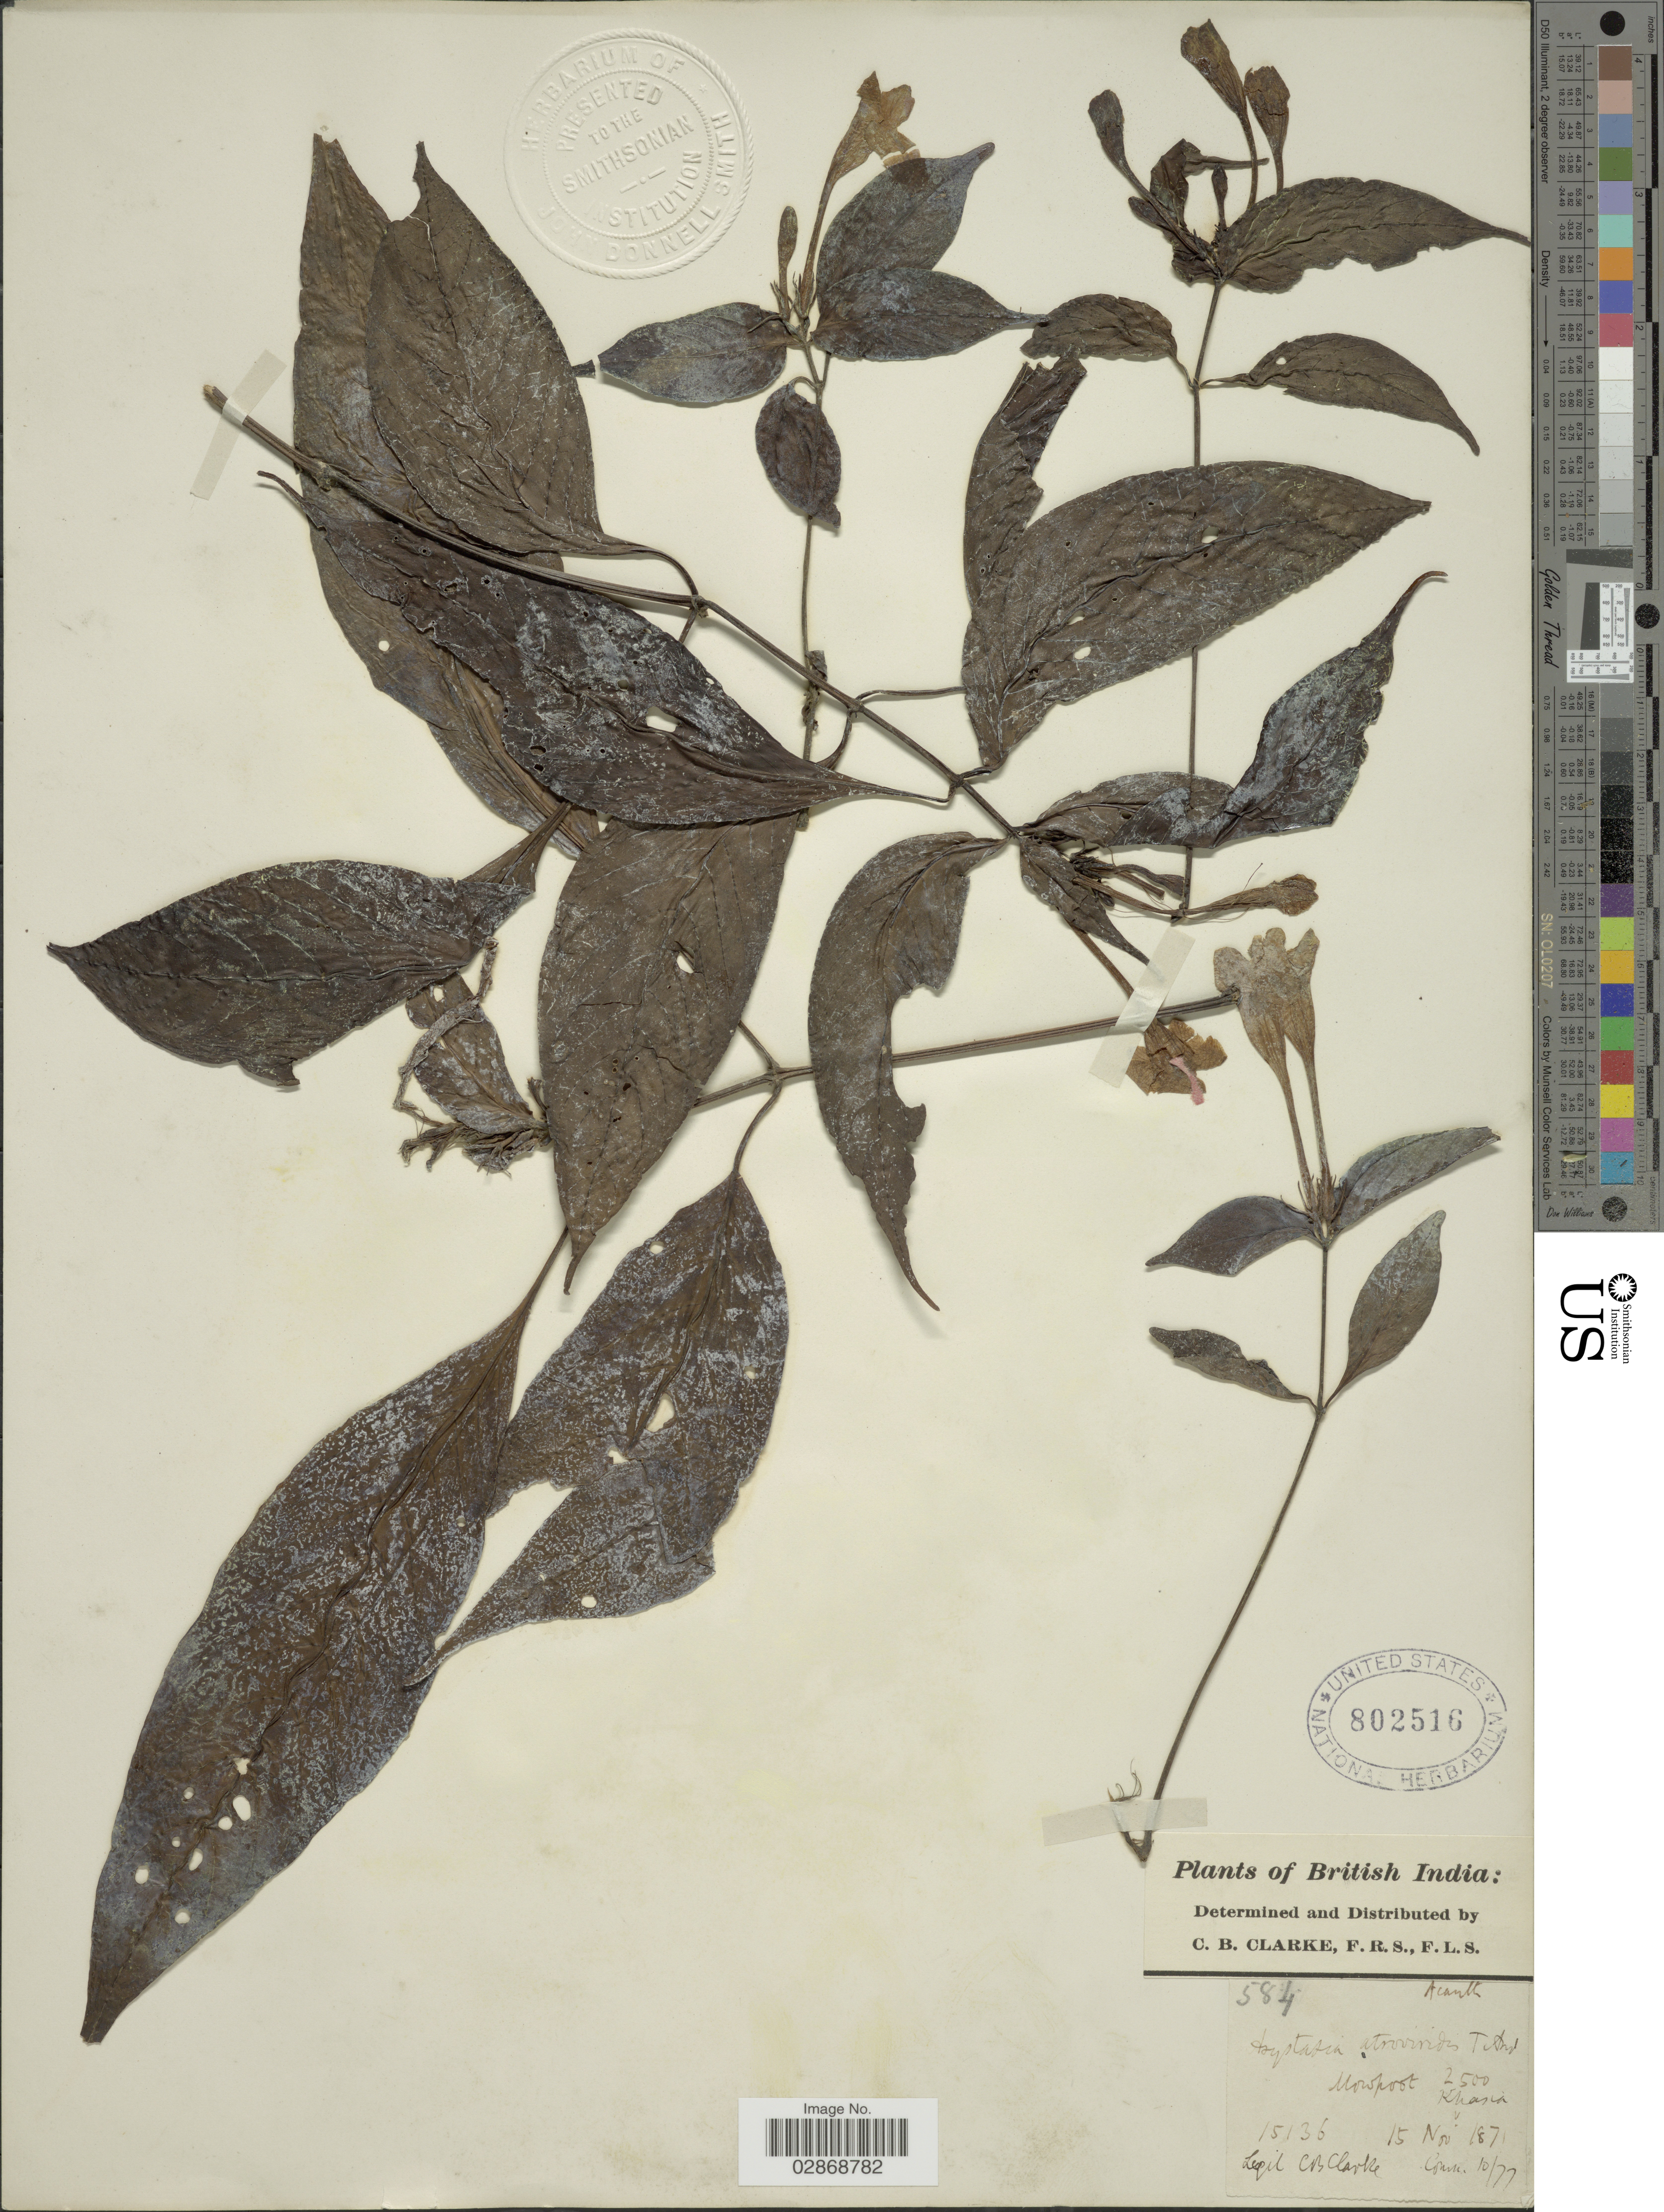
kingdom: Plantae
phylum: Tracheophyta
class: Magnoliopsida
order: Lamiales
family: Acanthaceae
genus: Asystasiella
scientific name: Asystasiella atroviridis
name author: (T. Anderson) Lindau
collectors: C. B. Clarke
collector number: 15136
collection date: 1871-11-15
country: India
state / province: Meghalaya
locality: Mowpoot. Khasia. British India.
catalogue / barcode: US 802516